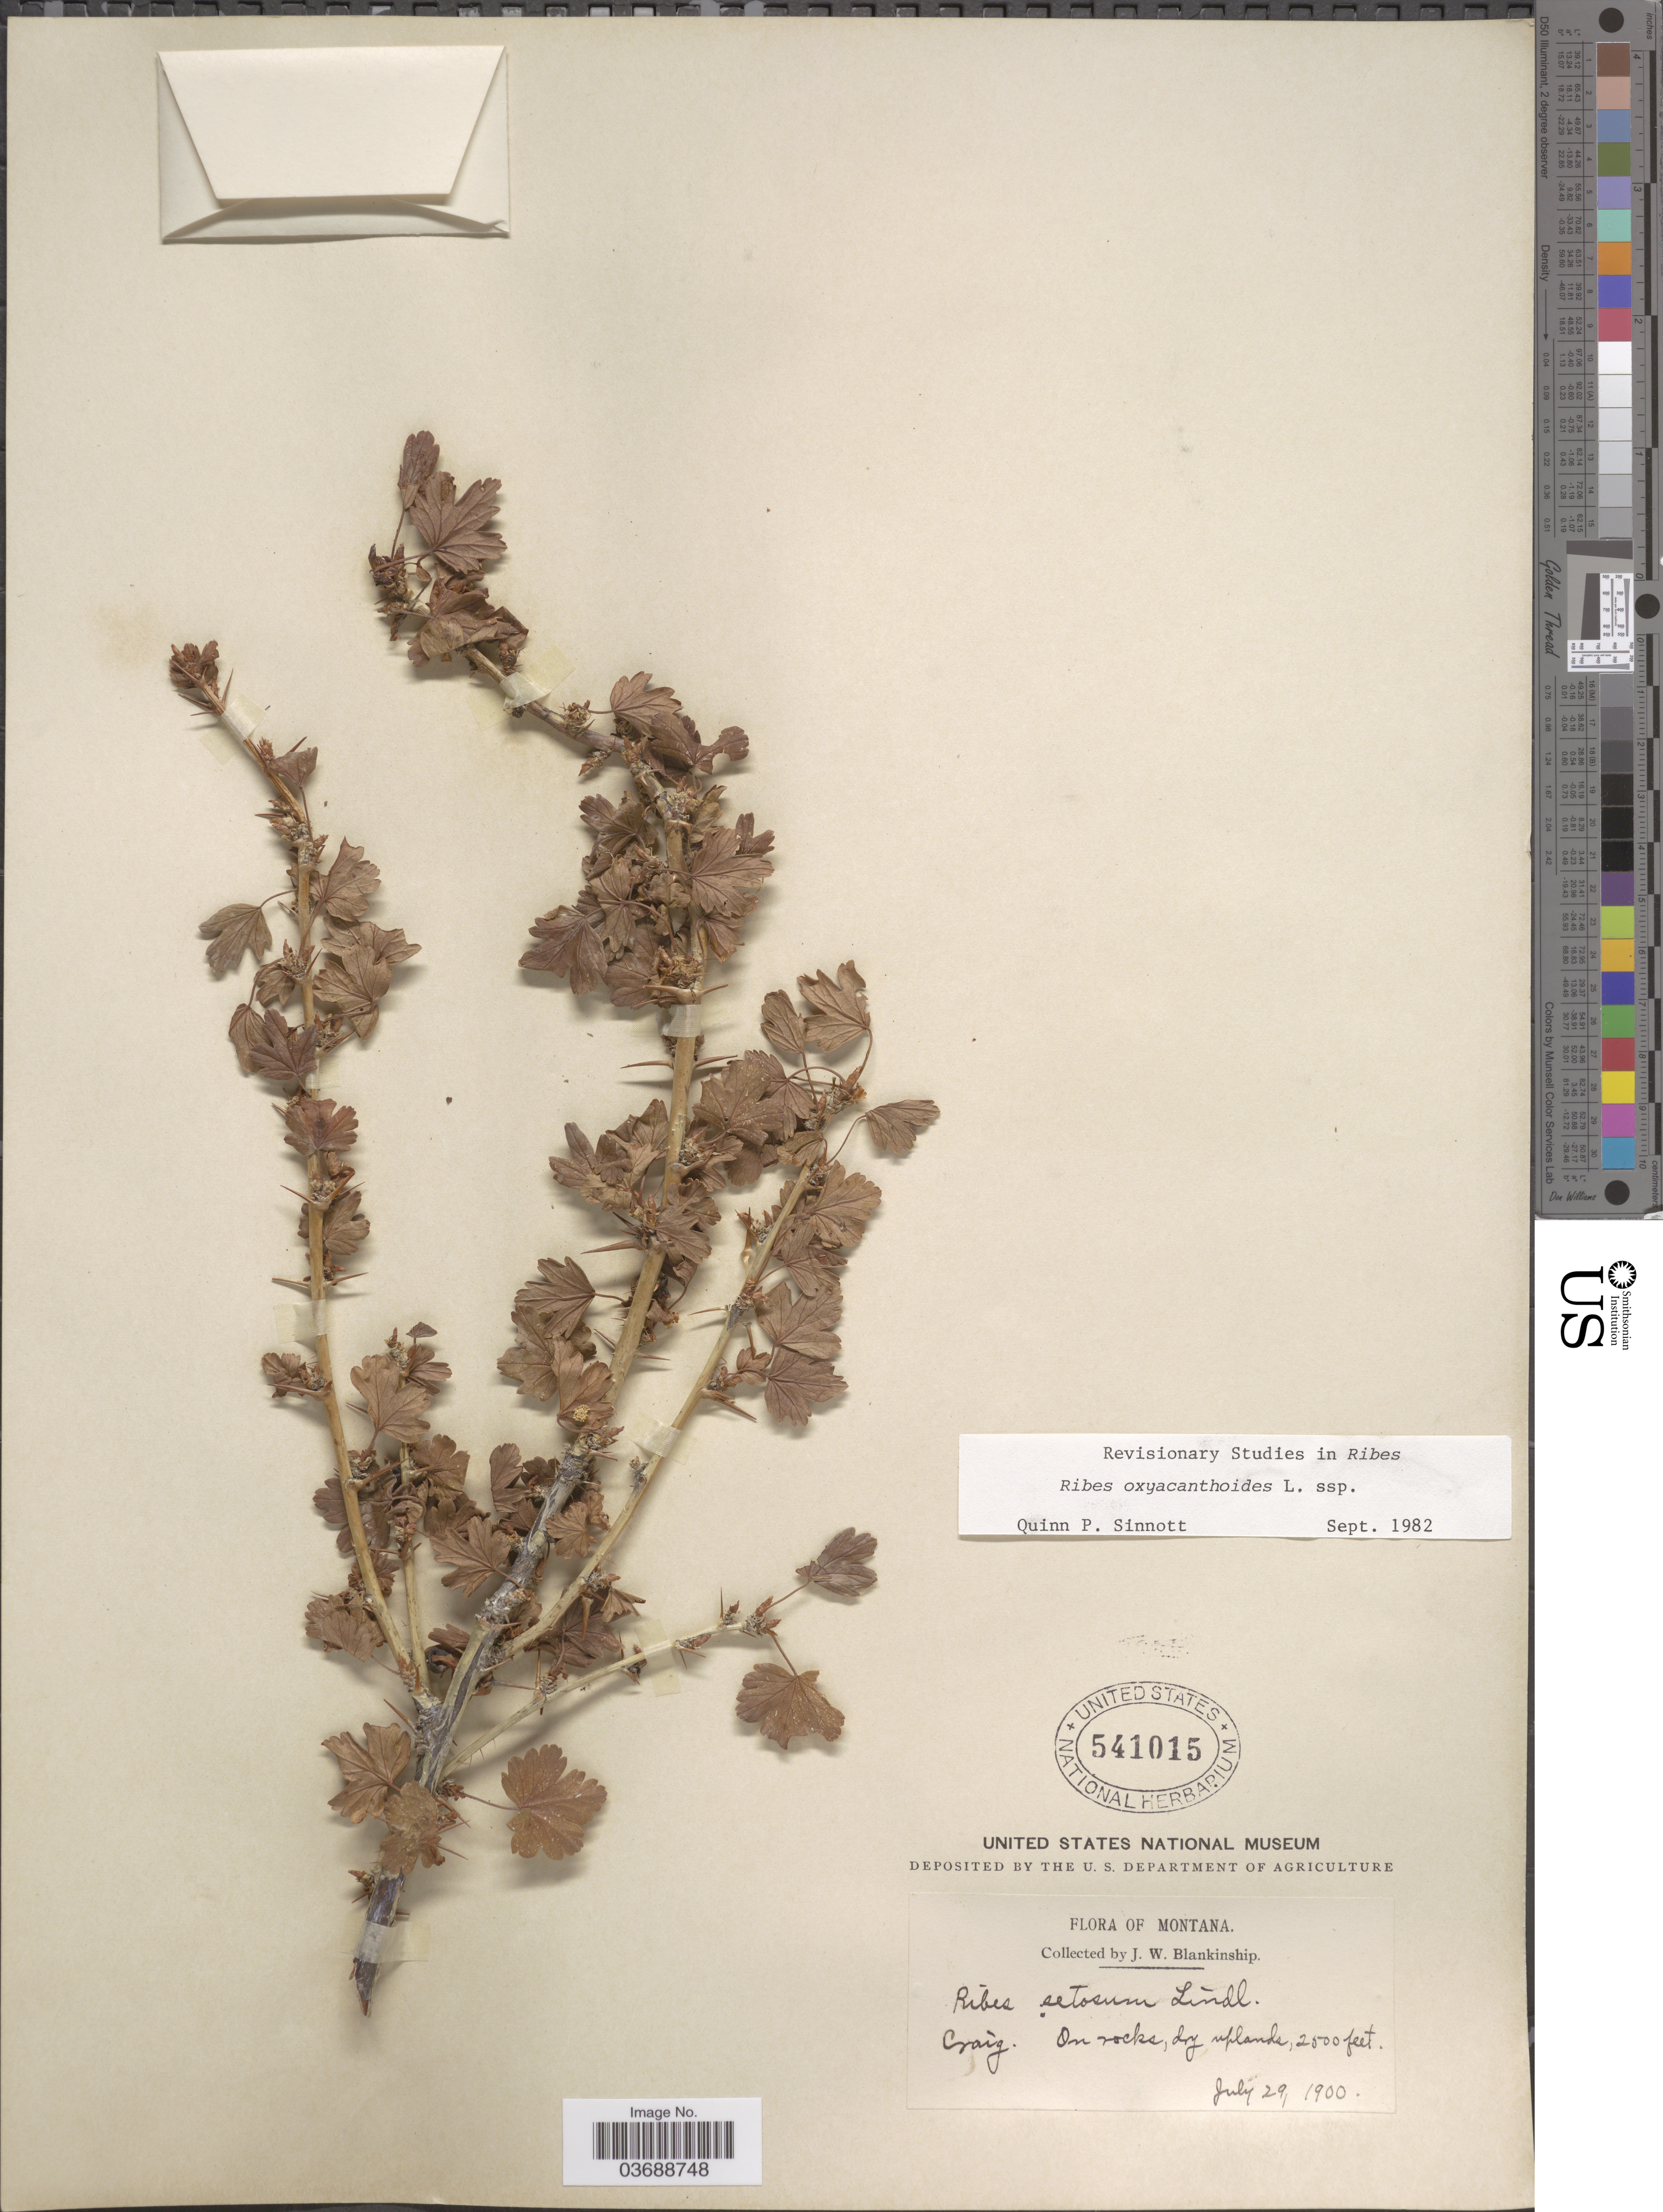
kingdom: Plantae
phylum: Tracheophyta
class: Magnoliopsida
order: Saxifragales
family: Grossulariaceae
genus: Ribes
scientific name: Ribes oxyacanthoides subsp. oxyacanthoides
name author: L.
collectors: J. W. Blankinship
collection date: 1900-07-29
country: United States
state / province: Montana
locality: Craig. On rocks, dry uplands.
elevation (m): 762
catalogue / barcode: US 541015